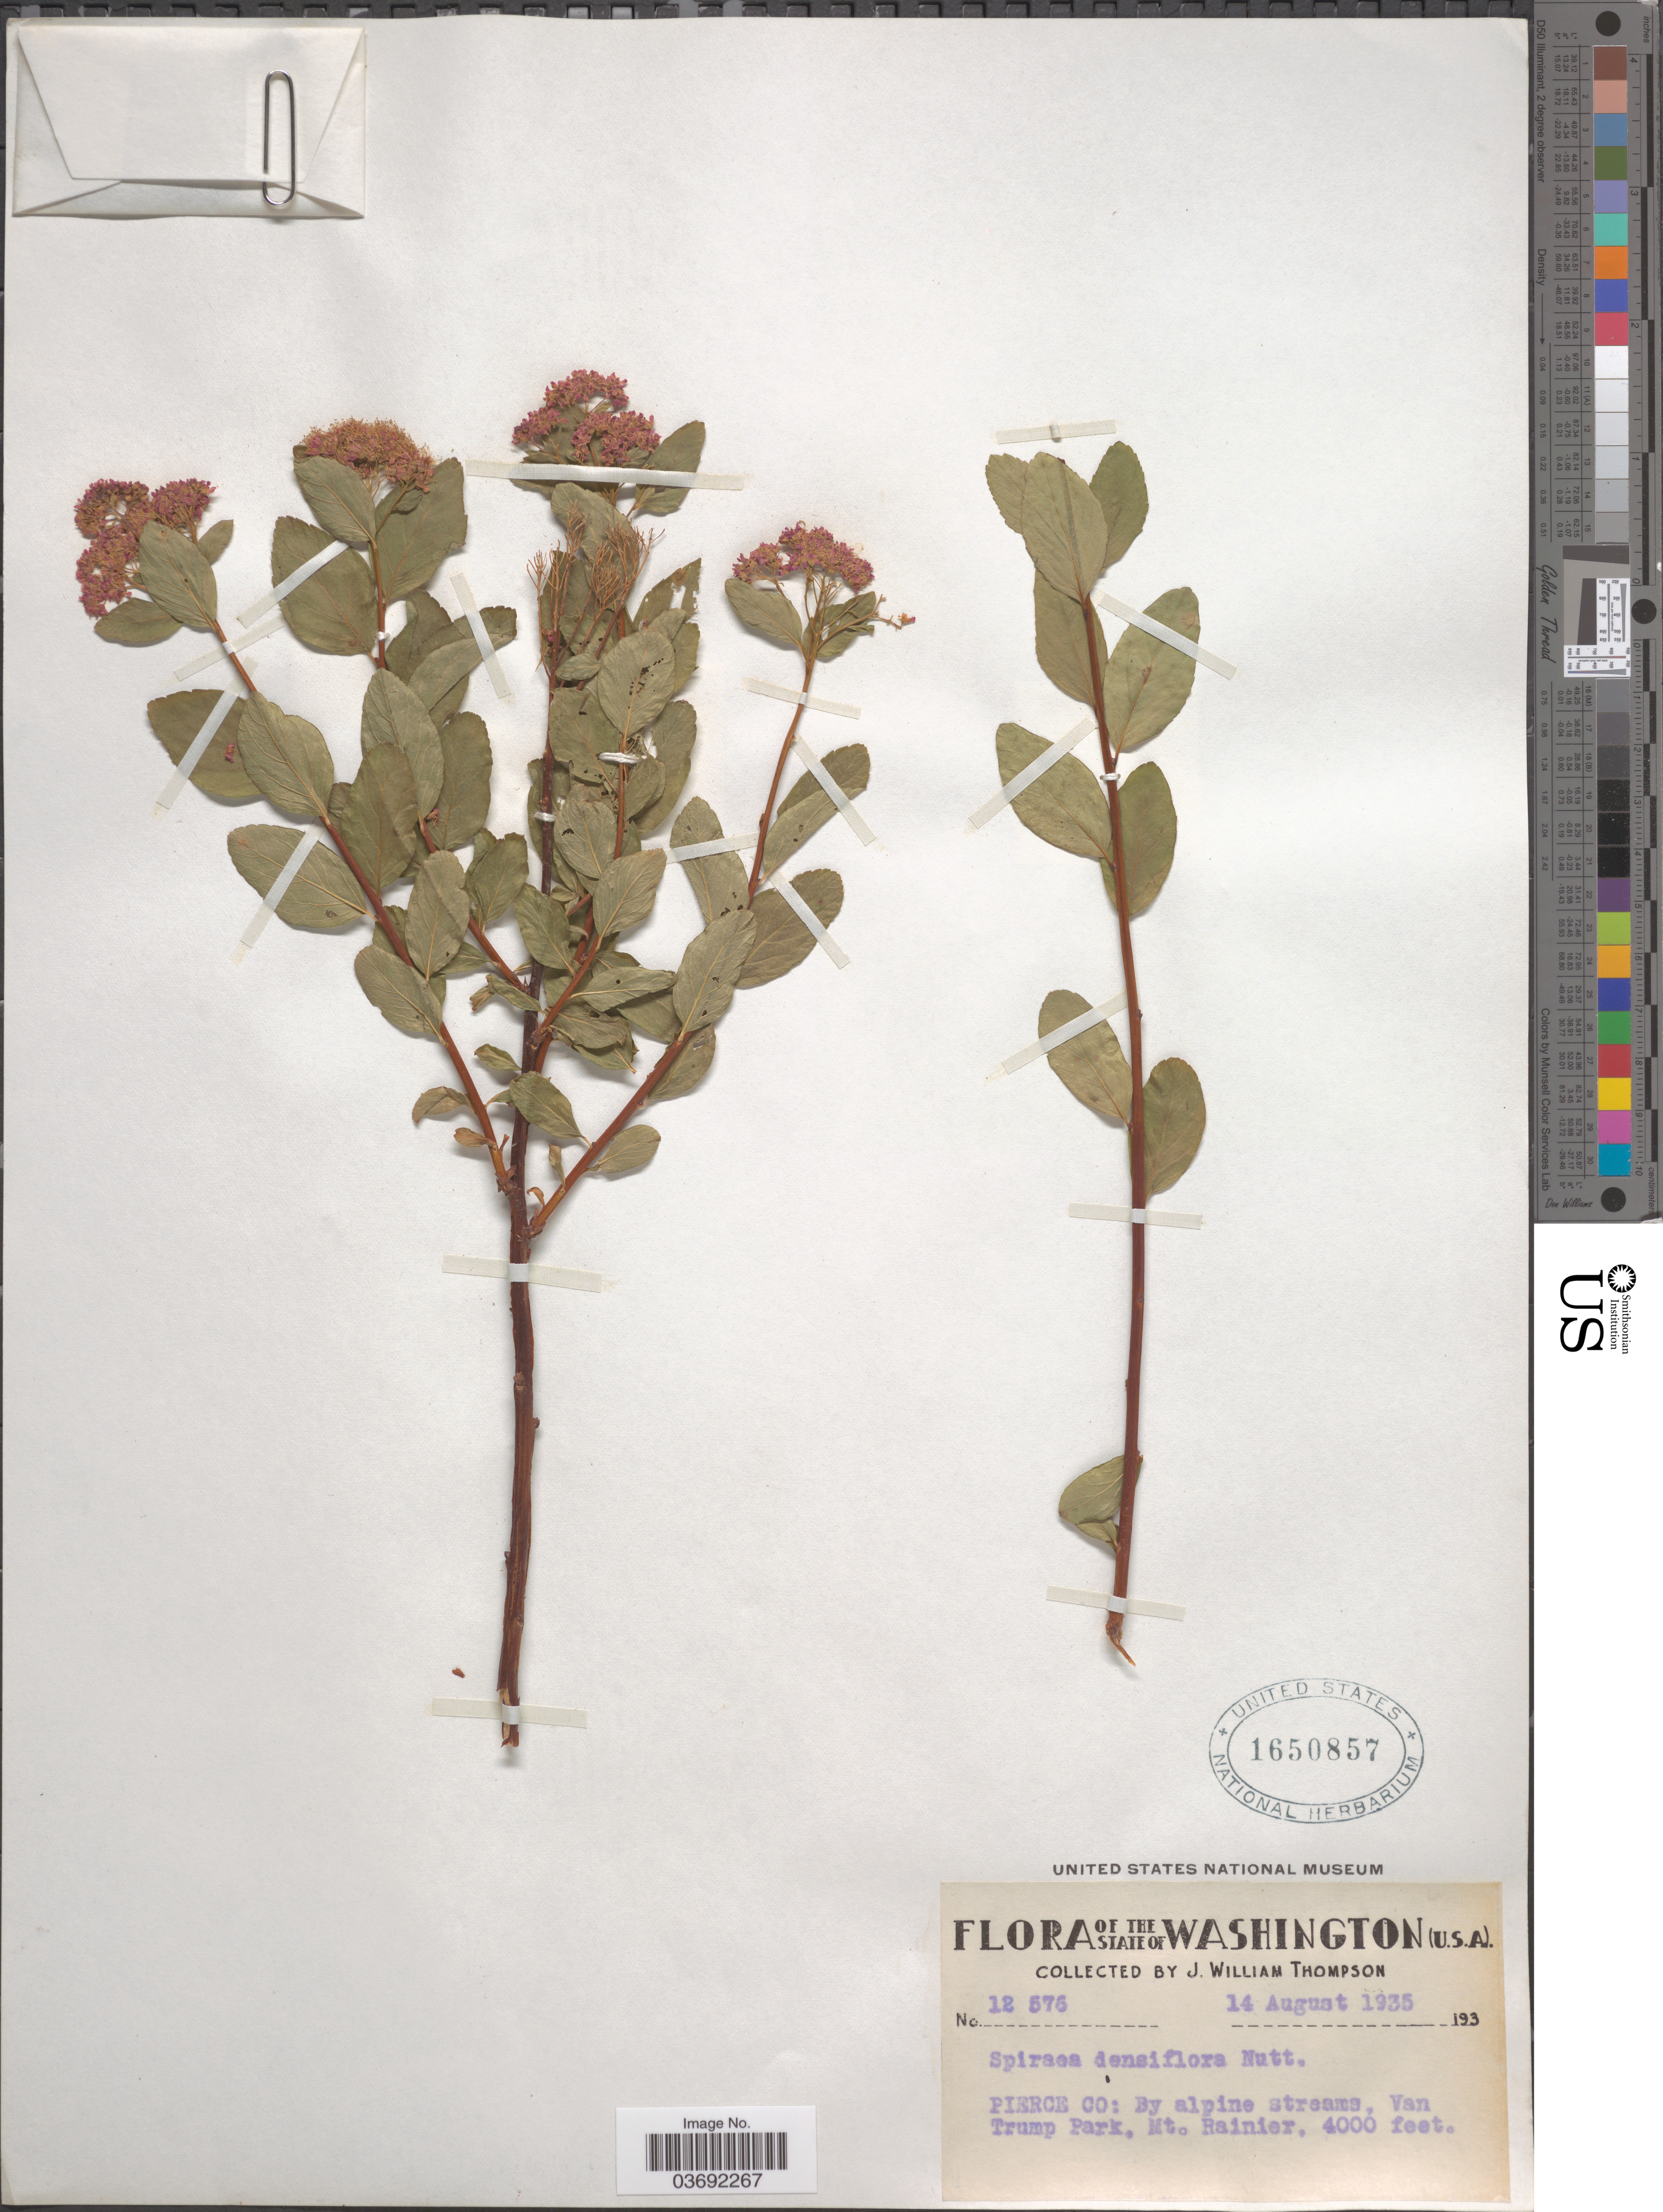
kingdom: Plantae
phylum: Tracheophyta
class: Magnoliopsida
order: Rosales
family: Rosaceae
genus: Spiraea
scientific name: Spiraea densiflora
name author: Nutt. ex Greenm.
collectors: J. W. Thompson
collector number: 12576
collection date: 1935-08-14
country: United States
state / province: Washington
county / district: Pierce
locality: Pierce Co: By alpine streams, Van Trump Park, Mt. Rainier.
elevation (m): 1219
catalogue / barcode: US 1650857